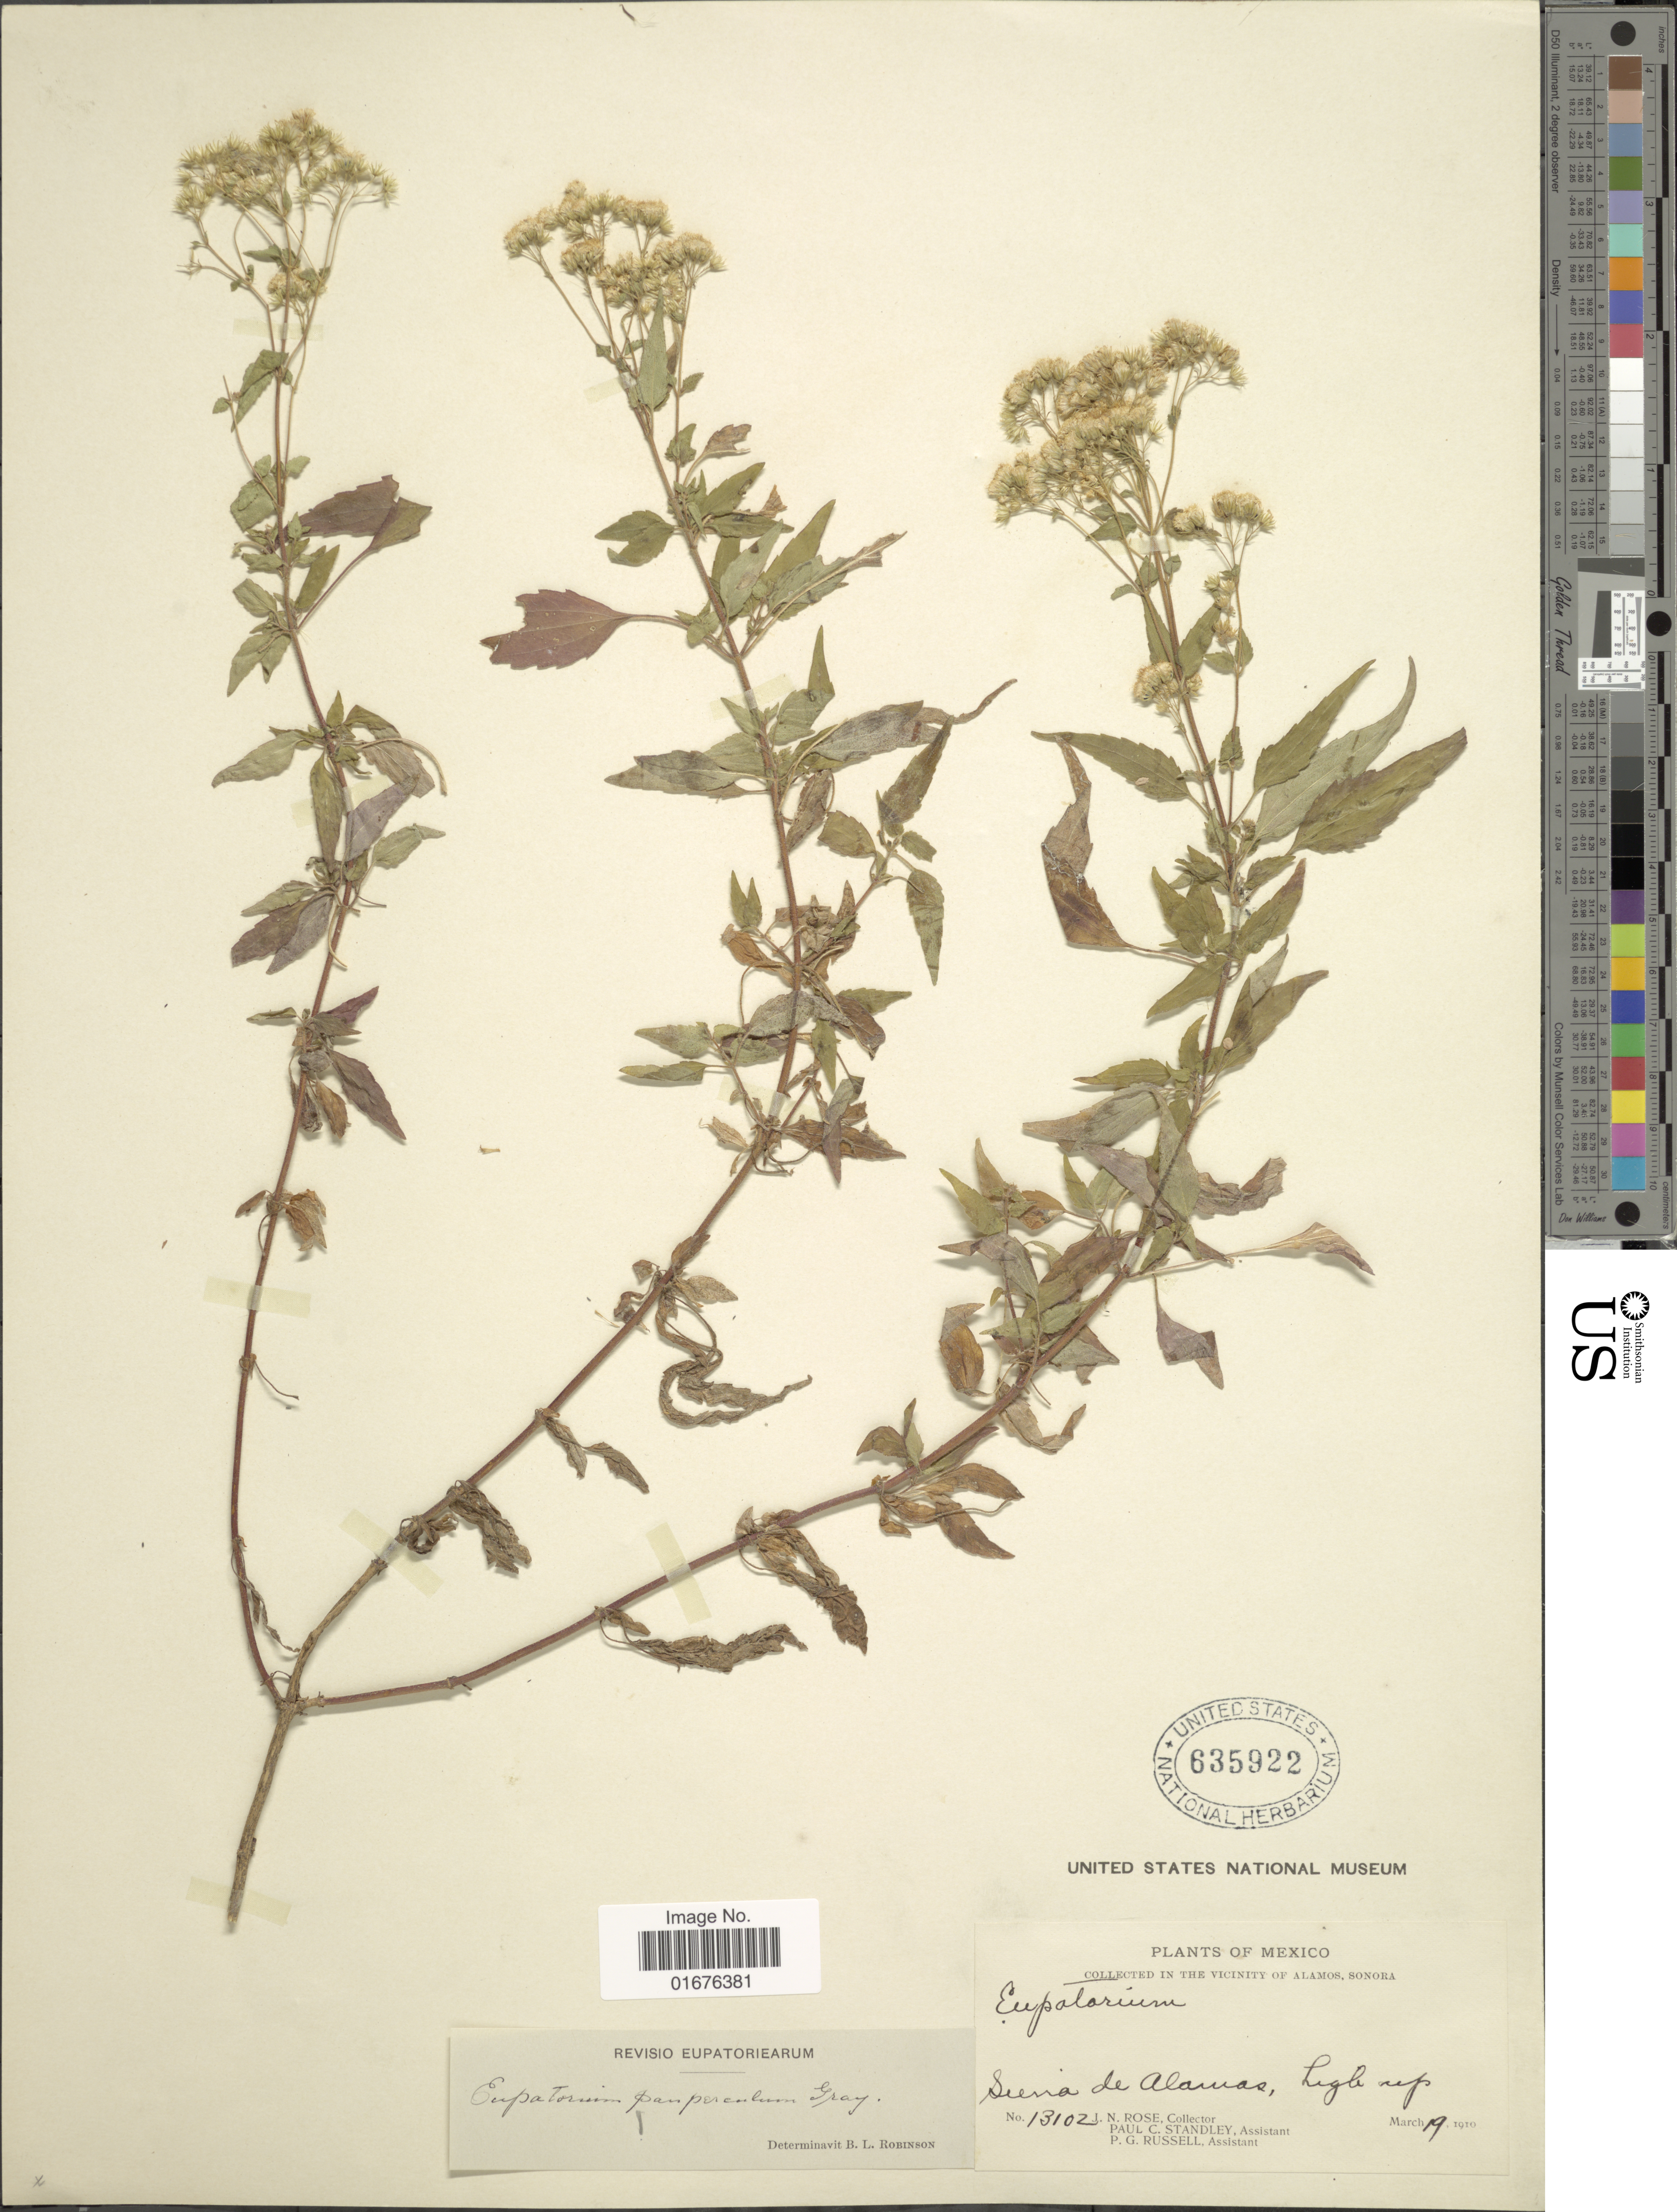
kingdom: Plantae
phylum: Tracheophyta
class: Magnoliopsida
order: Asterales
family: Asteraceae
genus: Ageratina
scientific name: Ageratina paupercula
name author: (A. Gray) R.M. King & H. Rob.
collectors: J. N. Rose, P. C. Standley & P. G. Russell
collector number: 13102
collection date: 1910-03-19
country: Mexico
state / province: Sonora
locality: Vicinity of Alamos, Sierra Alamas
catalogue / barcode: US 635922